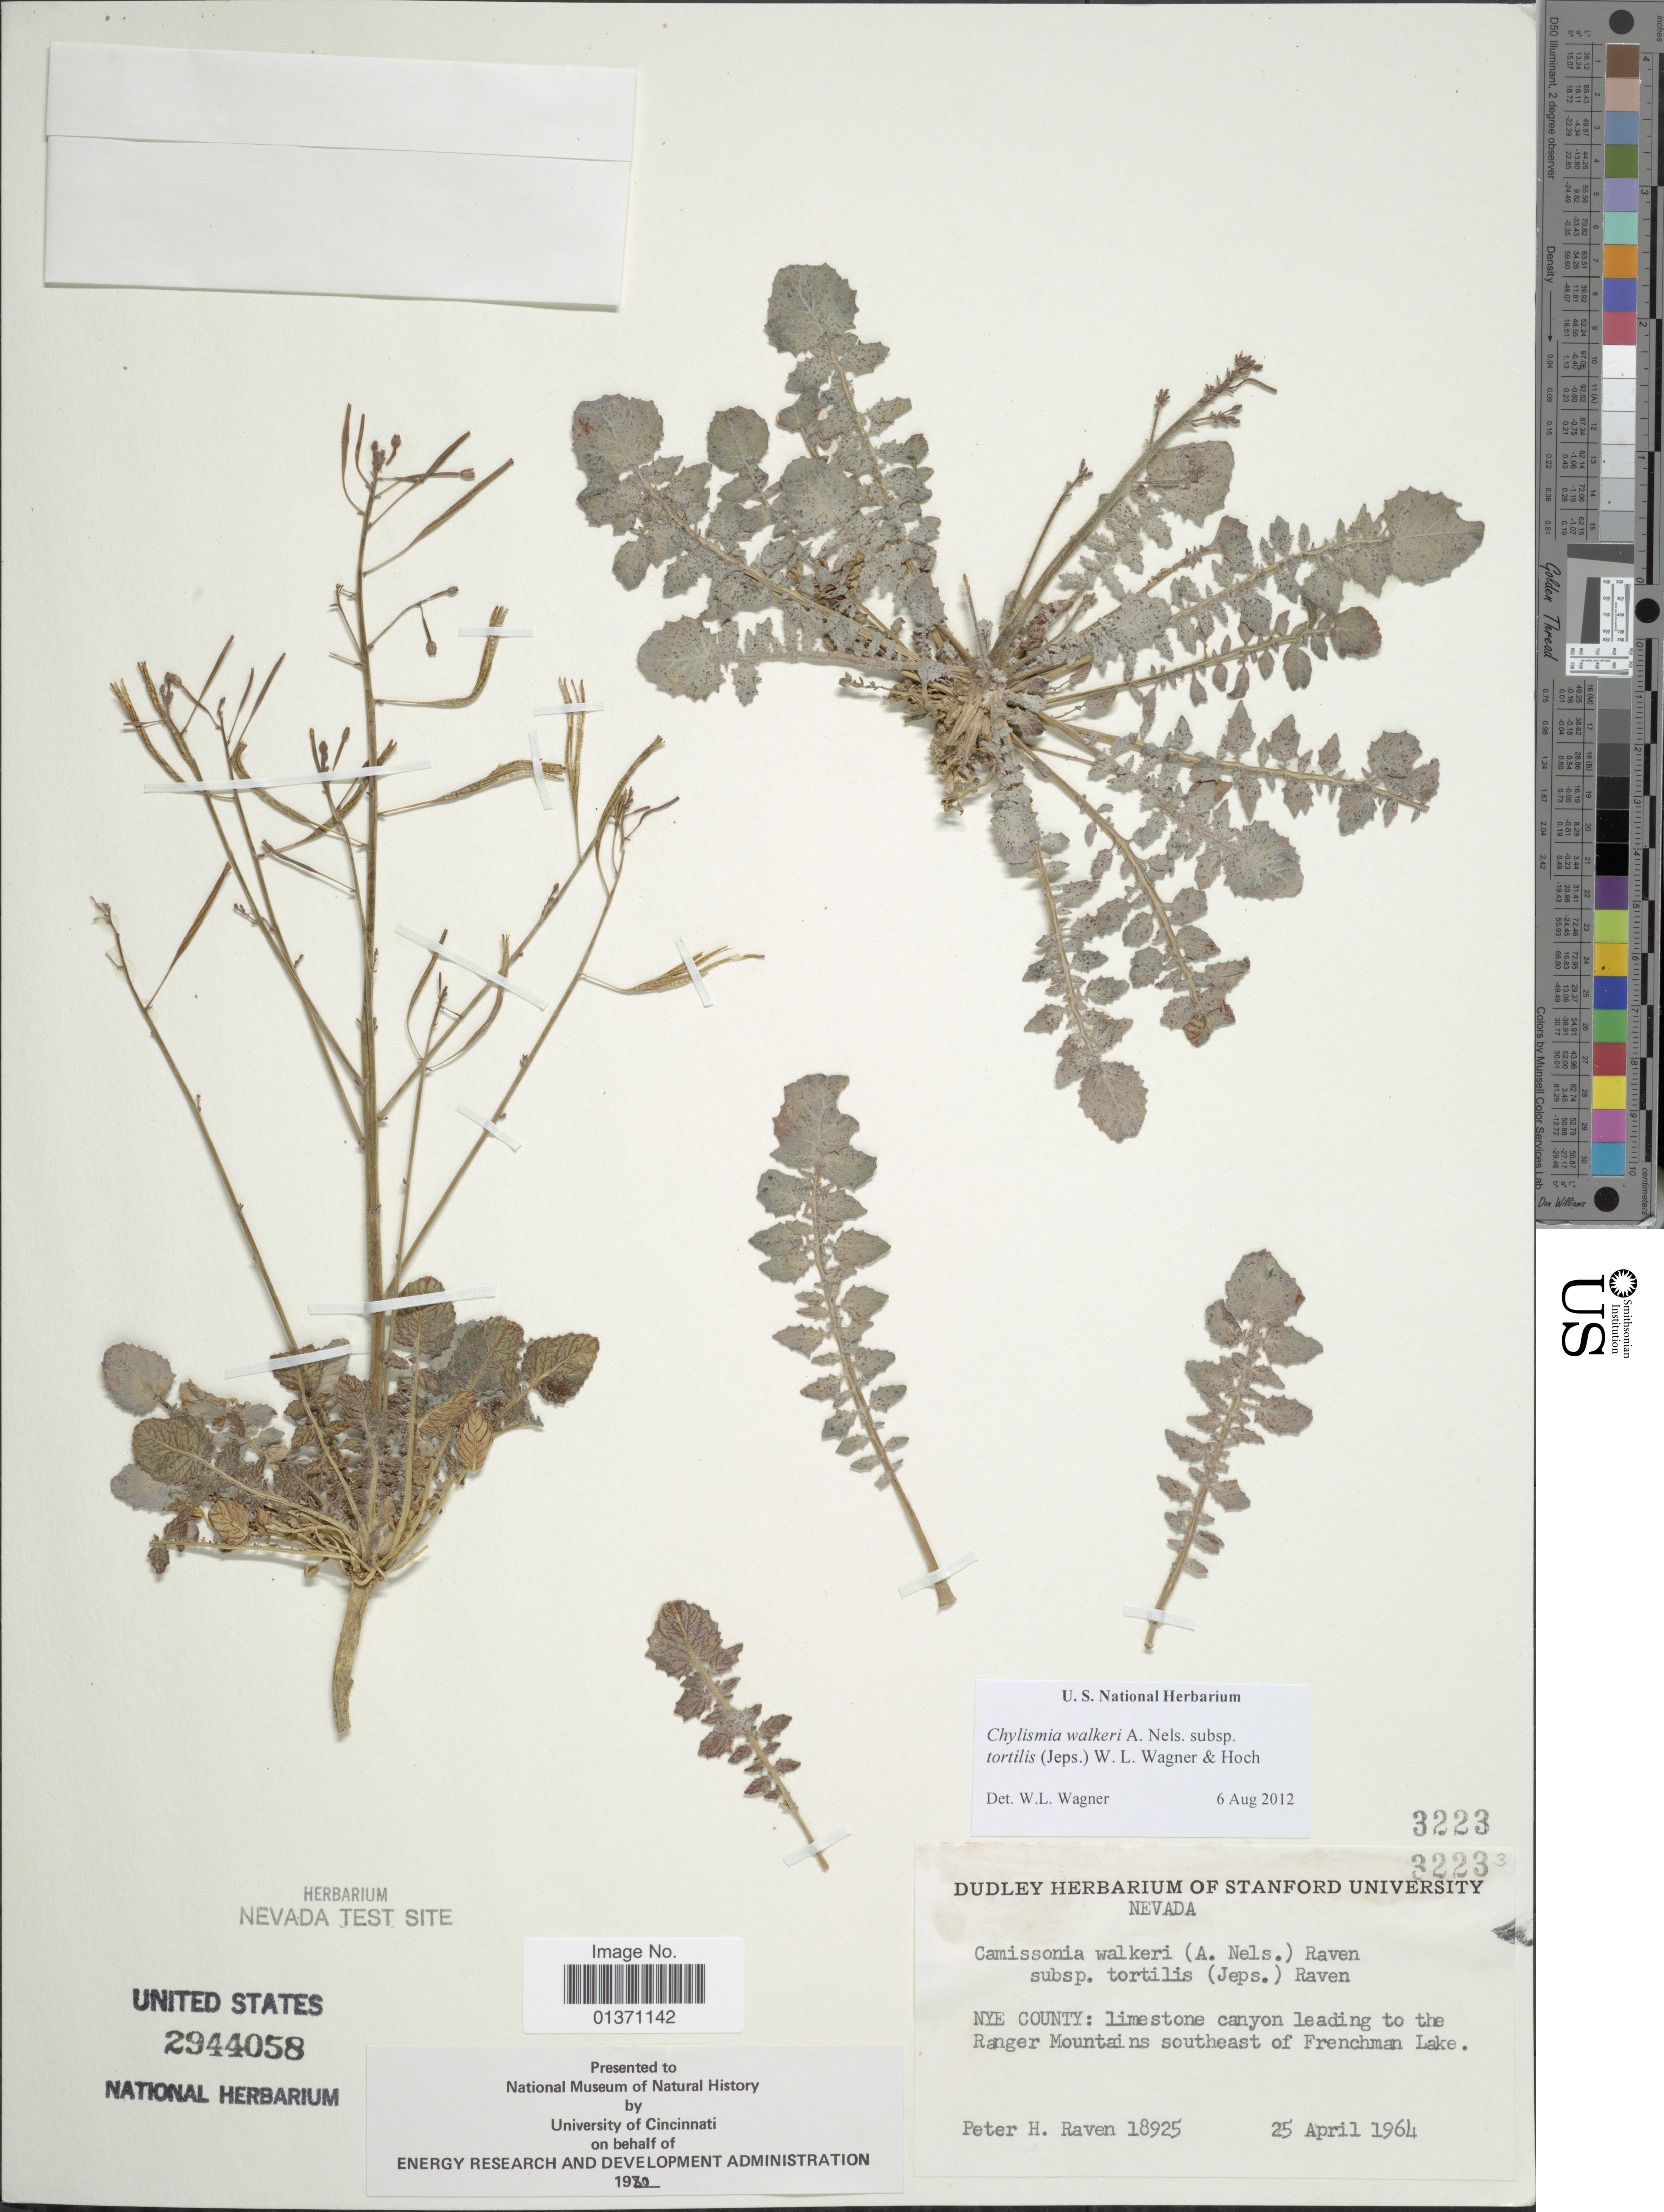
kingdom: Plantae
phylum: Tracheophyta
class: Magnoliopsida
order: Myrtales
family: Onagraceae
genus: Chylismia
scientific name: Chylismia walkeri subsp. tortilis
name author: (Jeps.) W.L. Wagner & Hoch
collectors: P. H. Raven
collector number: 18925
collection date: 1964-04-25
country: United States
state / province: Nevada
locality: Nye County: limestone canyon leading to the Ranger Mountains southeast of Frenchman Lake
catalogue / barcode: US 2944058